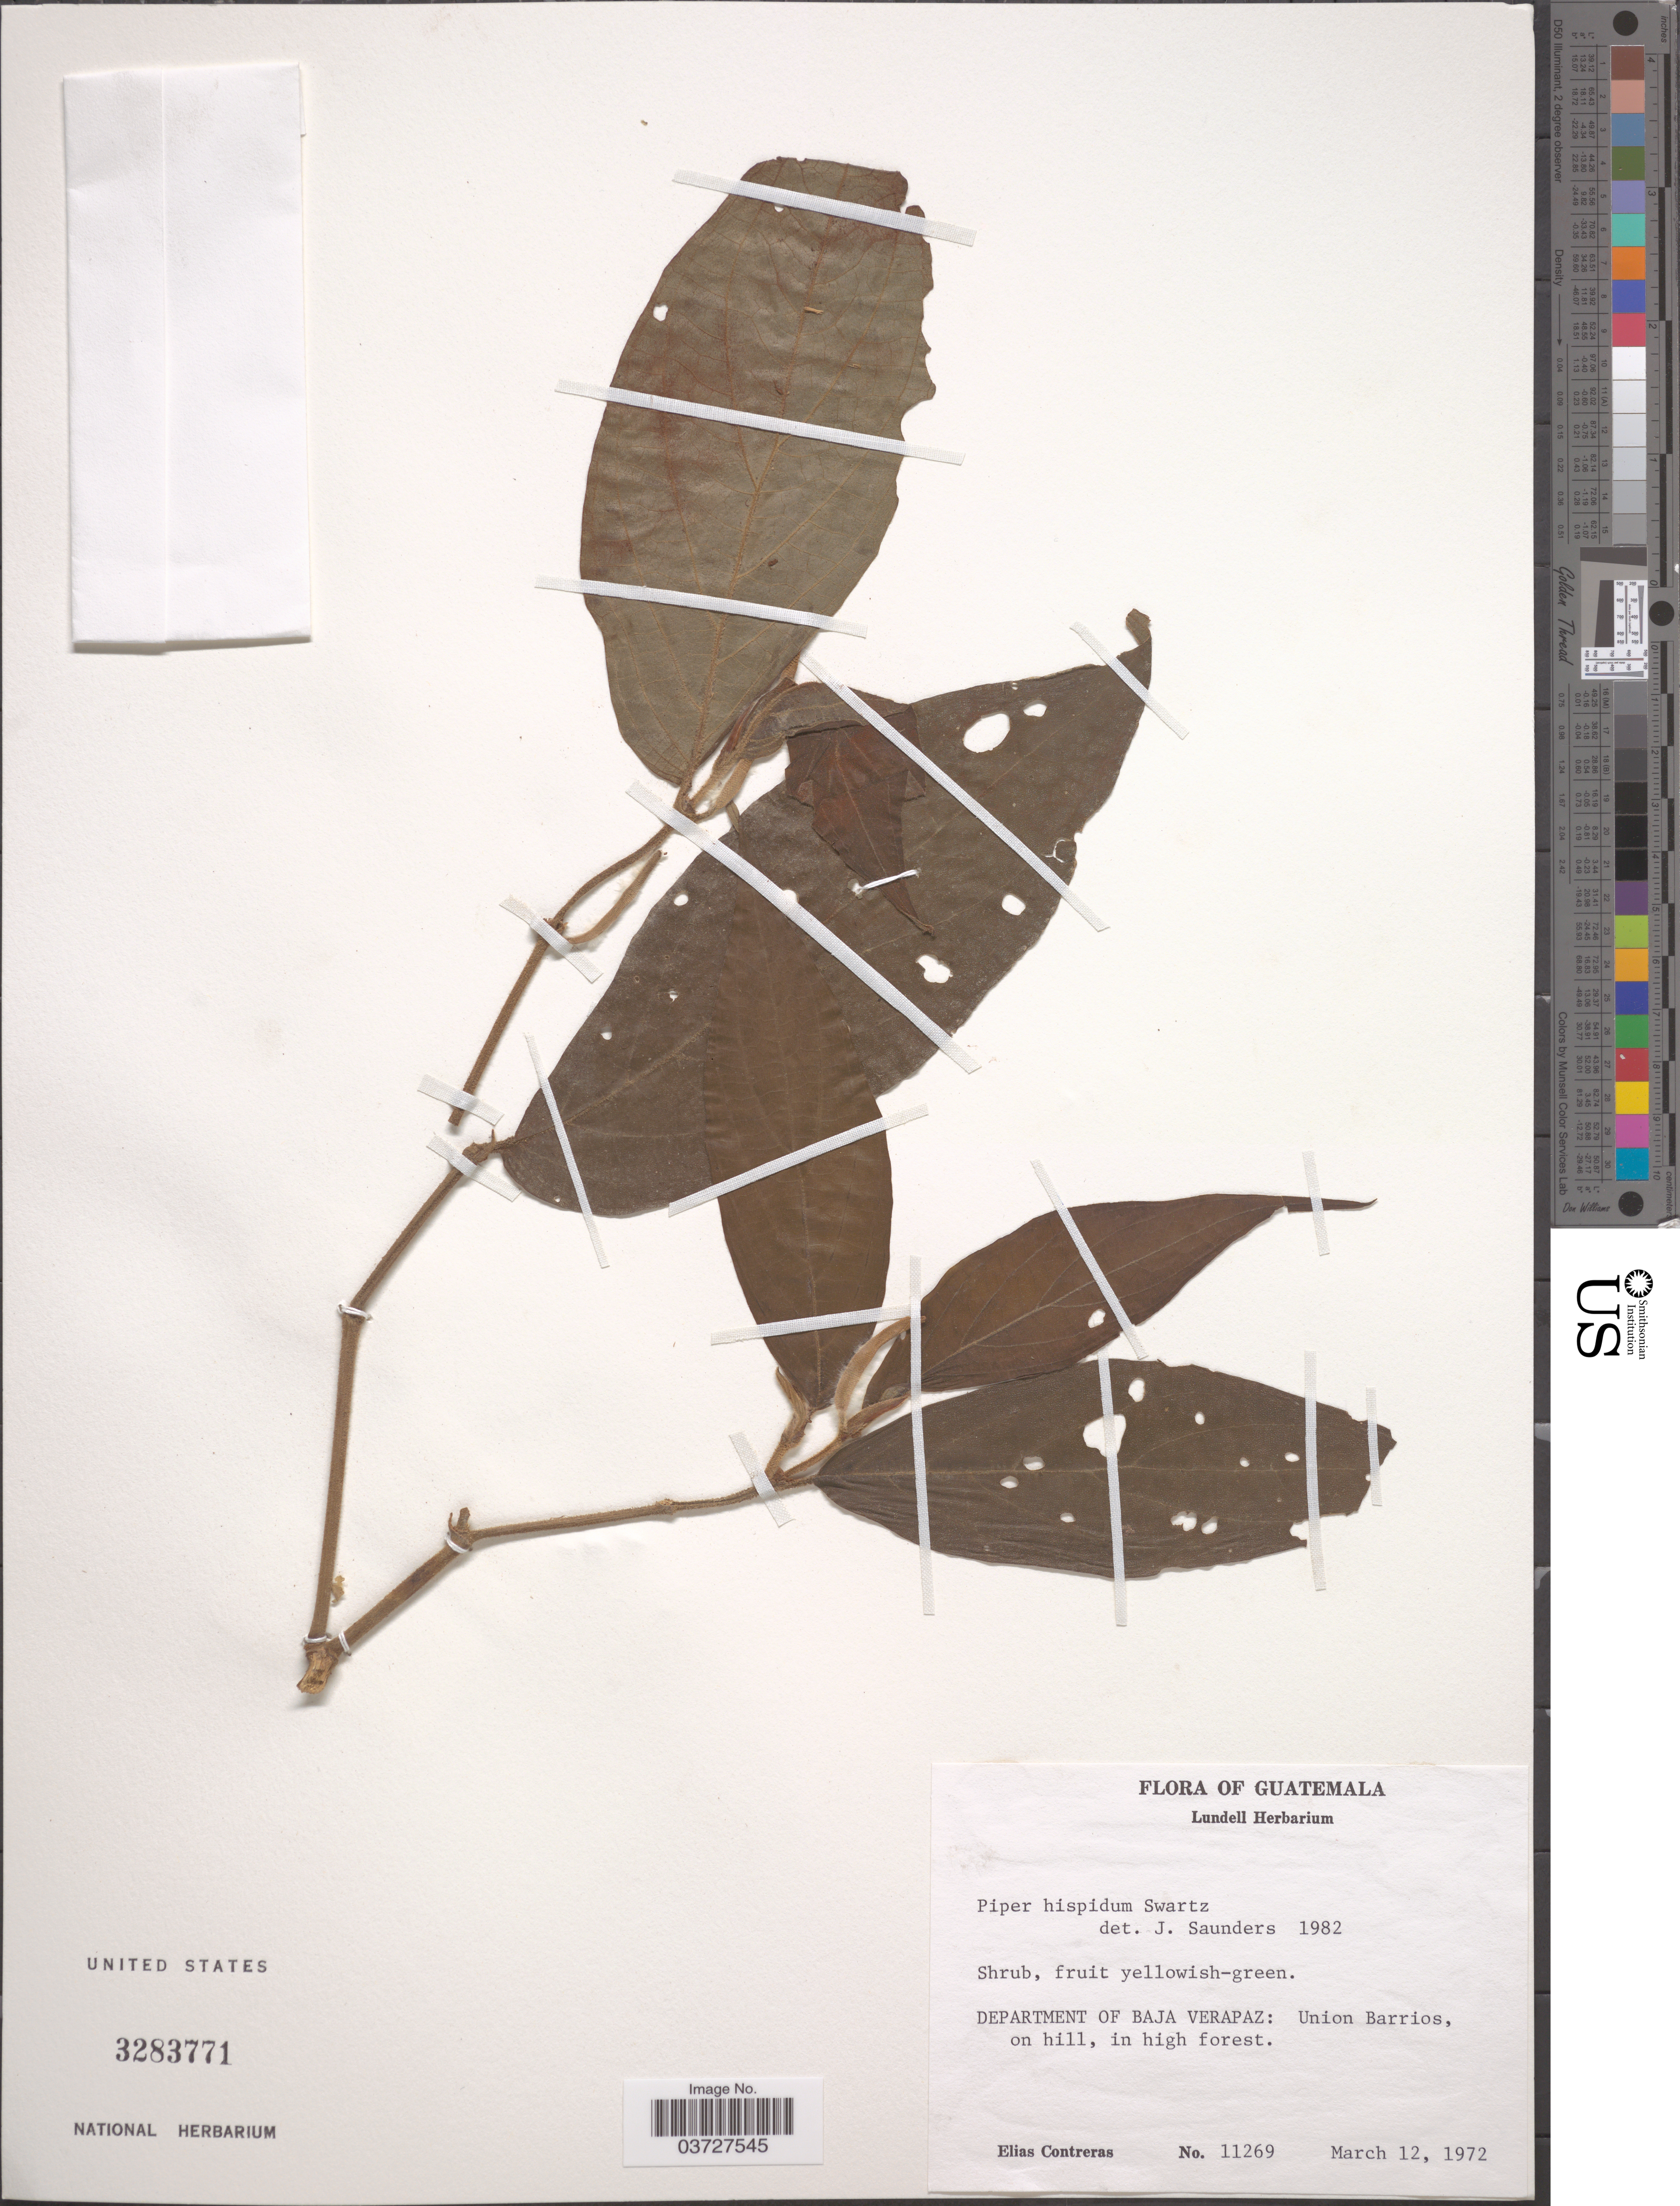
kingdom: Plantae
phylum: Tracheophyta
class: Magnoliopsida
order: Piperales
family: Piperaceae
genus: Piper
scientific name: Piper hispidum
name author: Sw.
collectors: E. Contreras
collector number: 11269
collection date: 1972-03-12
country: Guatemala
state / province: Baja Verapaz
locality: Department of Baja Verapaz: Union Barrios, on hill, in high forest.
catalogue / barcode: US 3283771